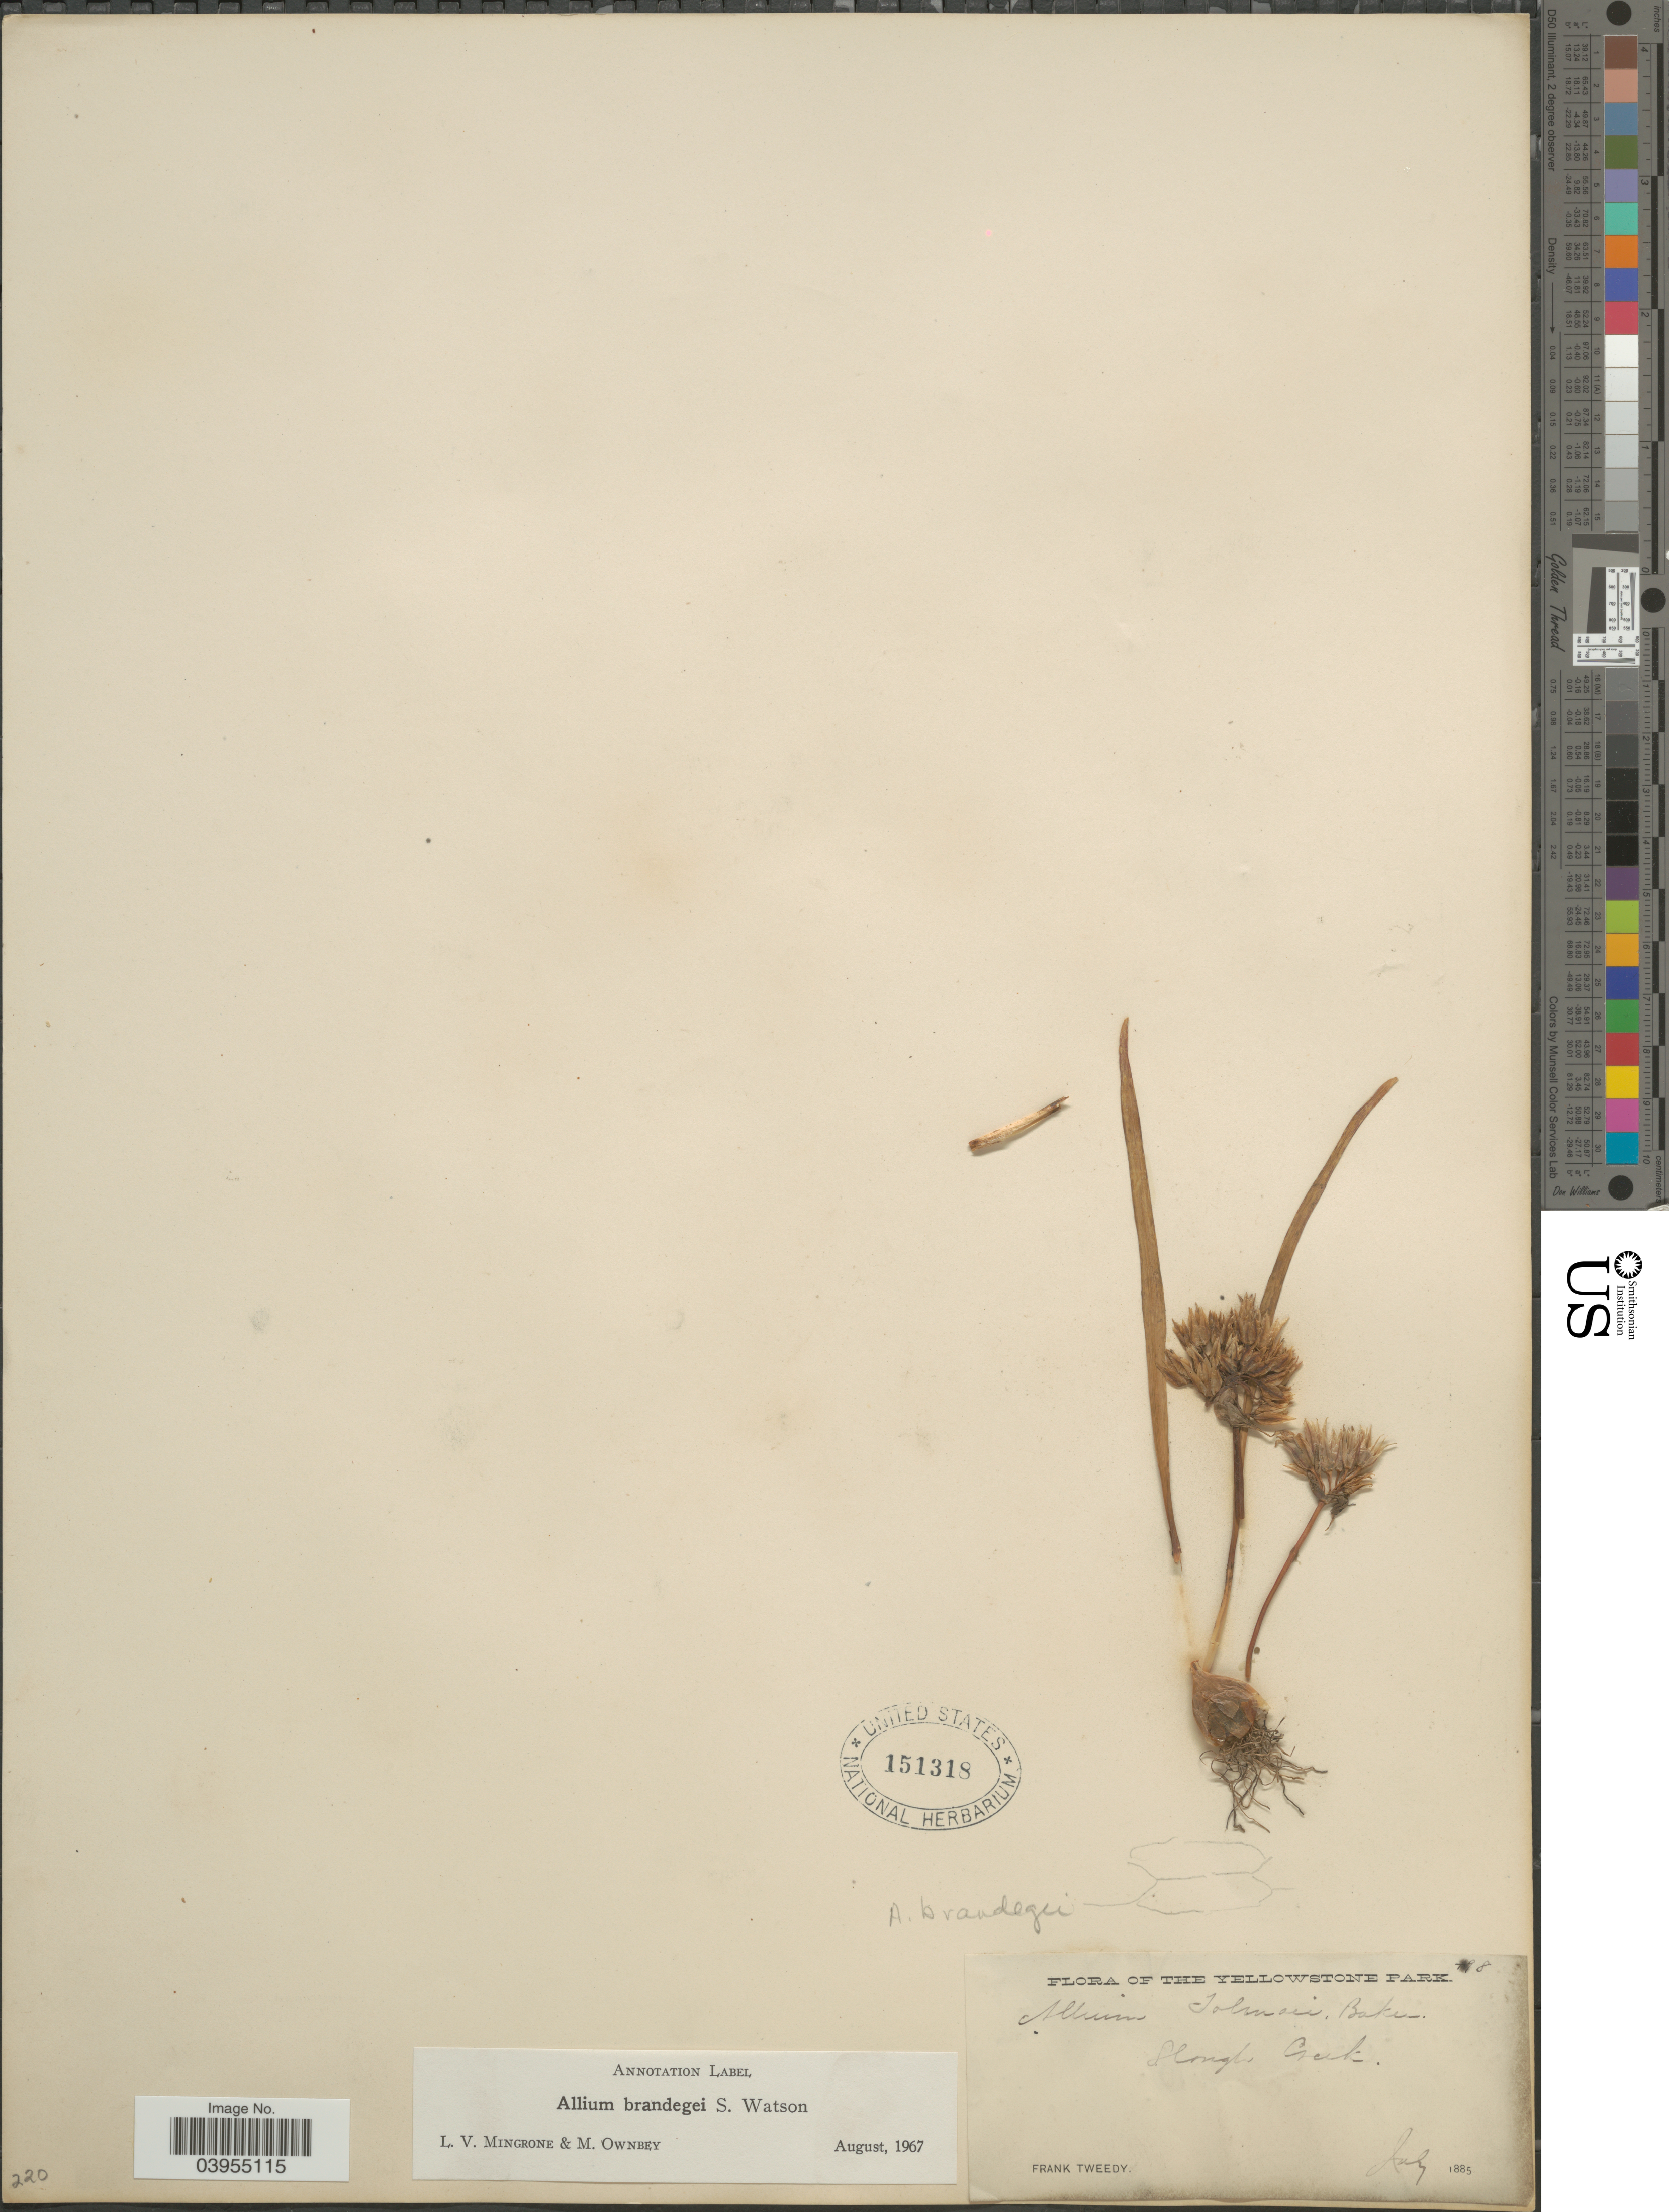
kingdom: Plantae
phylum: Tracheophyta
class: Liliopsida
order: Asparagales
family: Amaryllidaceae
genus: Allium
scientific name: Allium brandegeei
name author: S. Watson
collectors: F. Tweedy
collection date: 1885-07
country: United States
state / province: Wyoming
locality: The Yellowstone Park. Slough Creek.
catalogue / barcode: US 151318